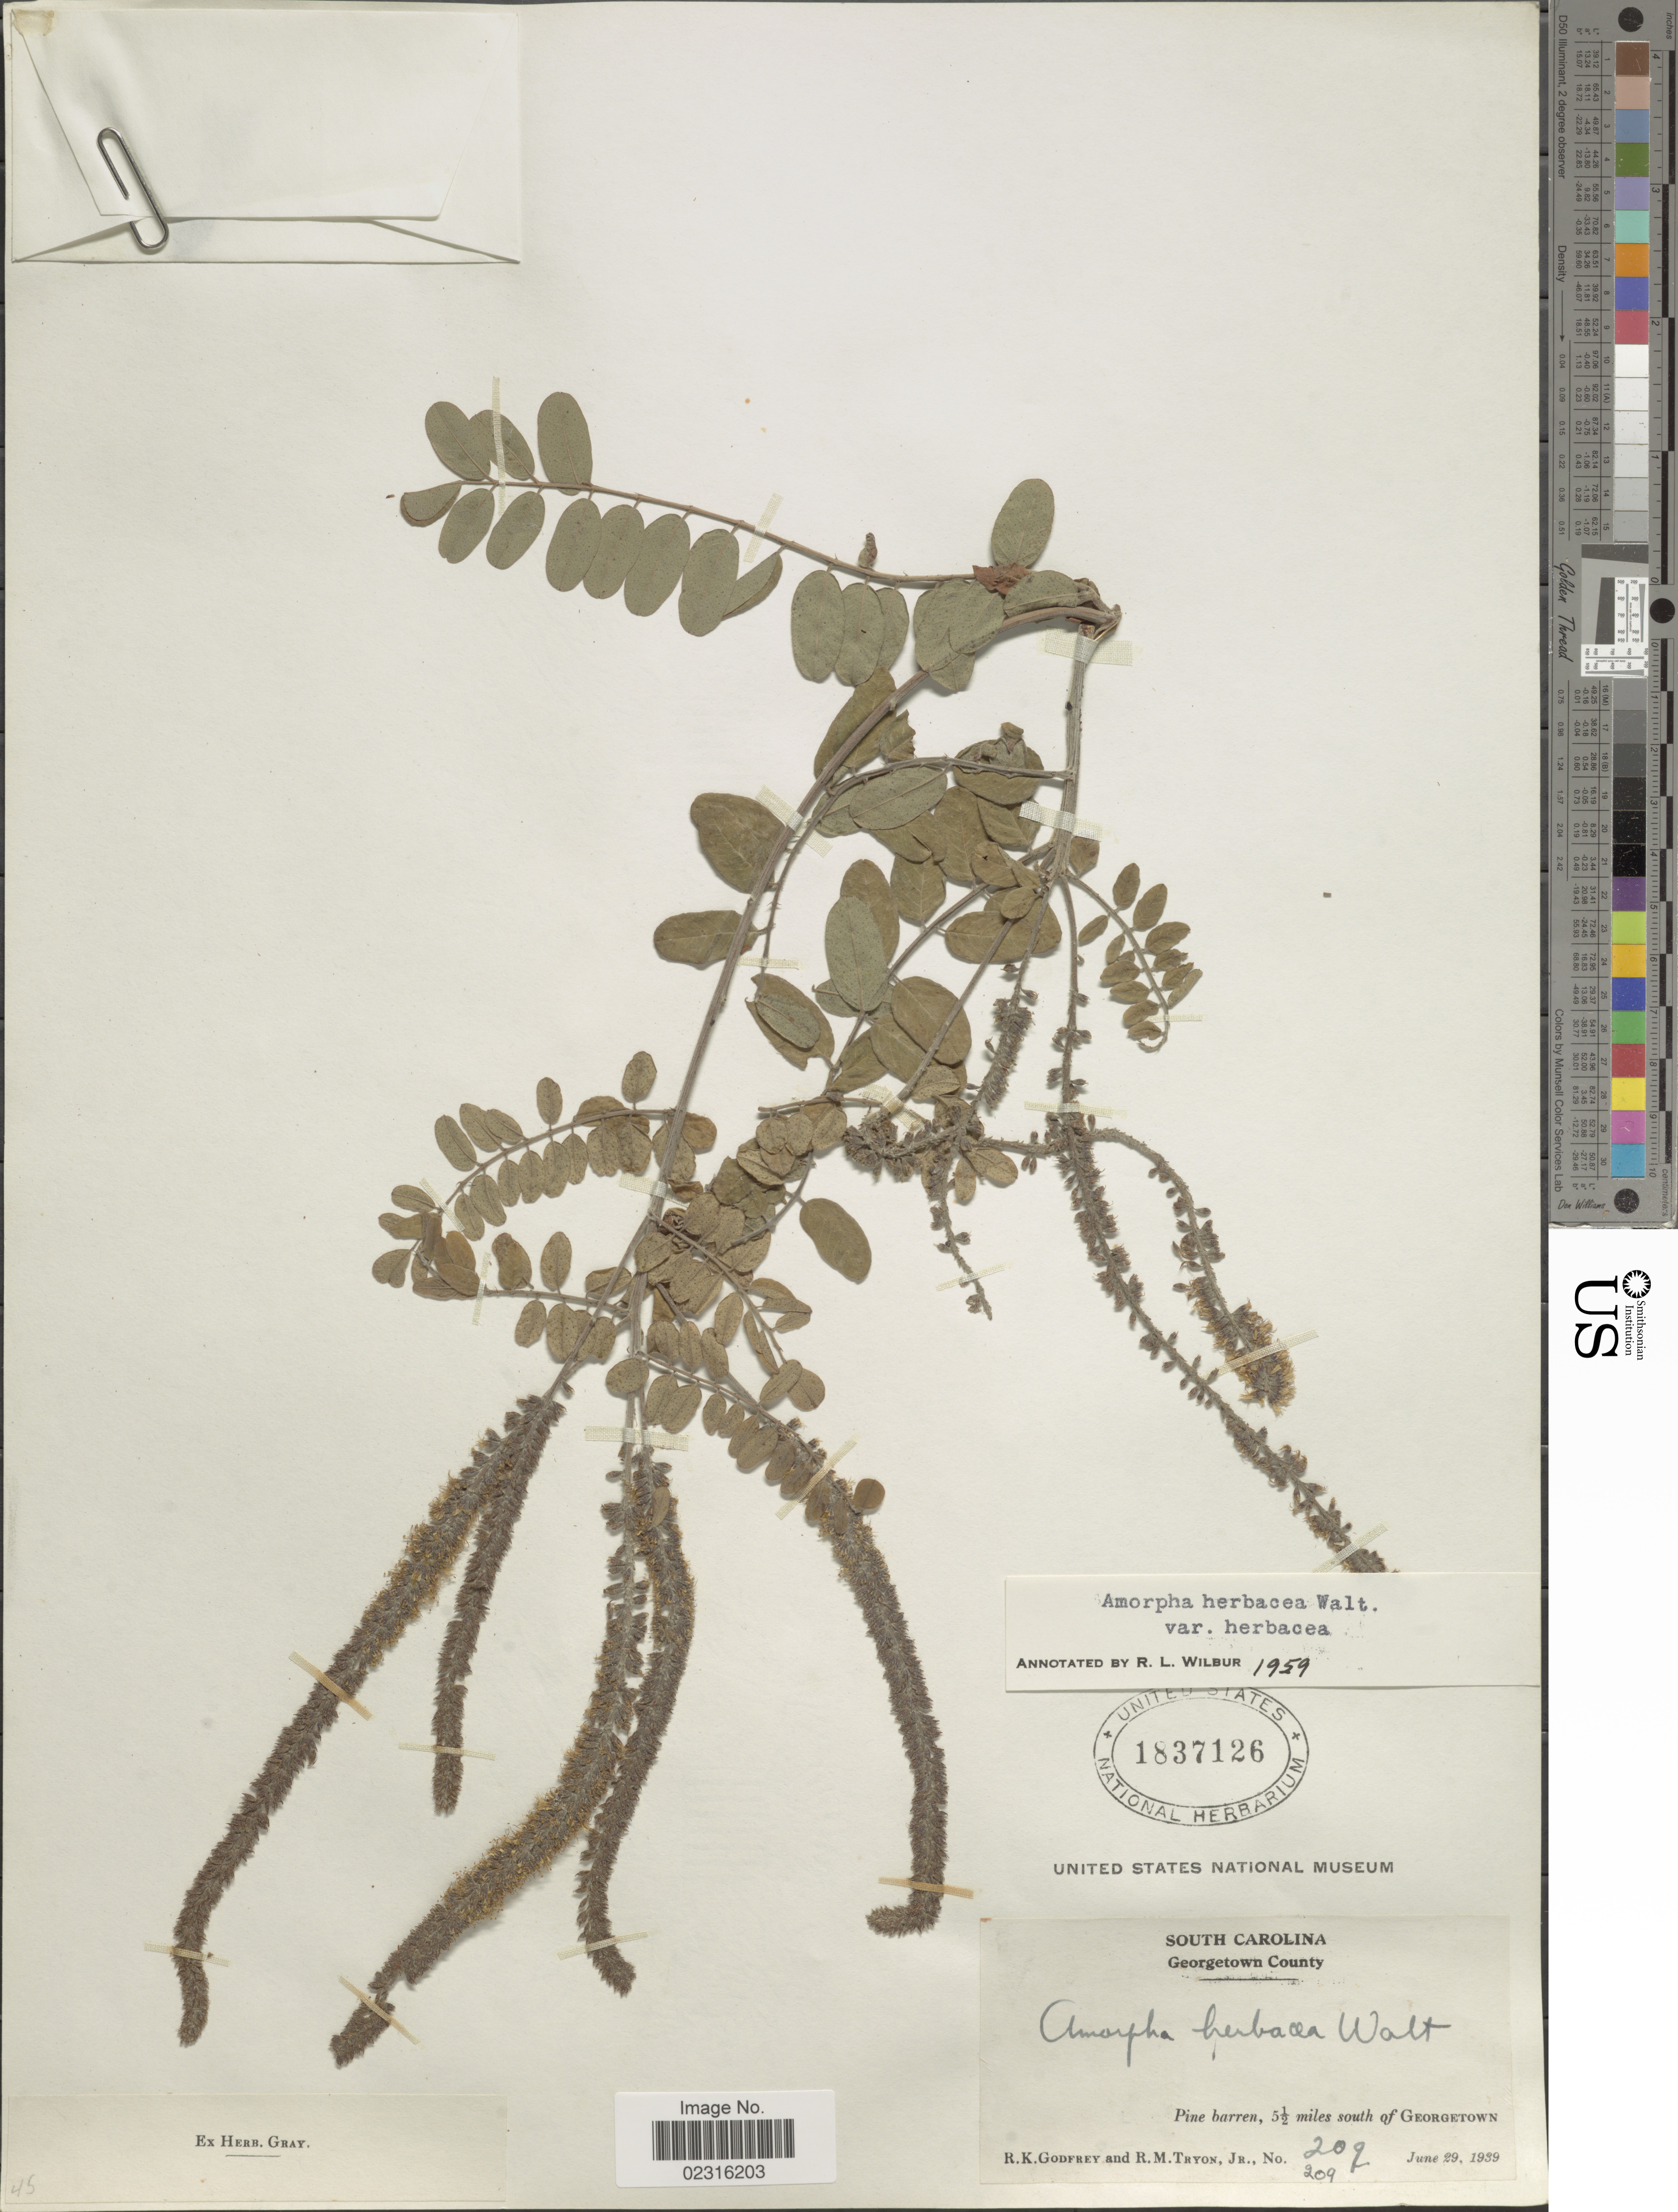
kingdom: Plantae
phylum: Tracheophyta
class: Magnoliopsida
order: Fabales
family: Fabaceae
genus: Amorpha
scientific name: Amorpha herbacea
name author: Schltdl.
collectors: R. K. Godfrey & R. M. Tryon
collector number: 209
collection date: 1939-06-29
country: United States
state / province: South Carolina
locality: Georgetown County, Pine barren, 5 1/2 miles south of Georgetown.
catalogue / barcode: US 1837126